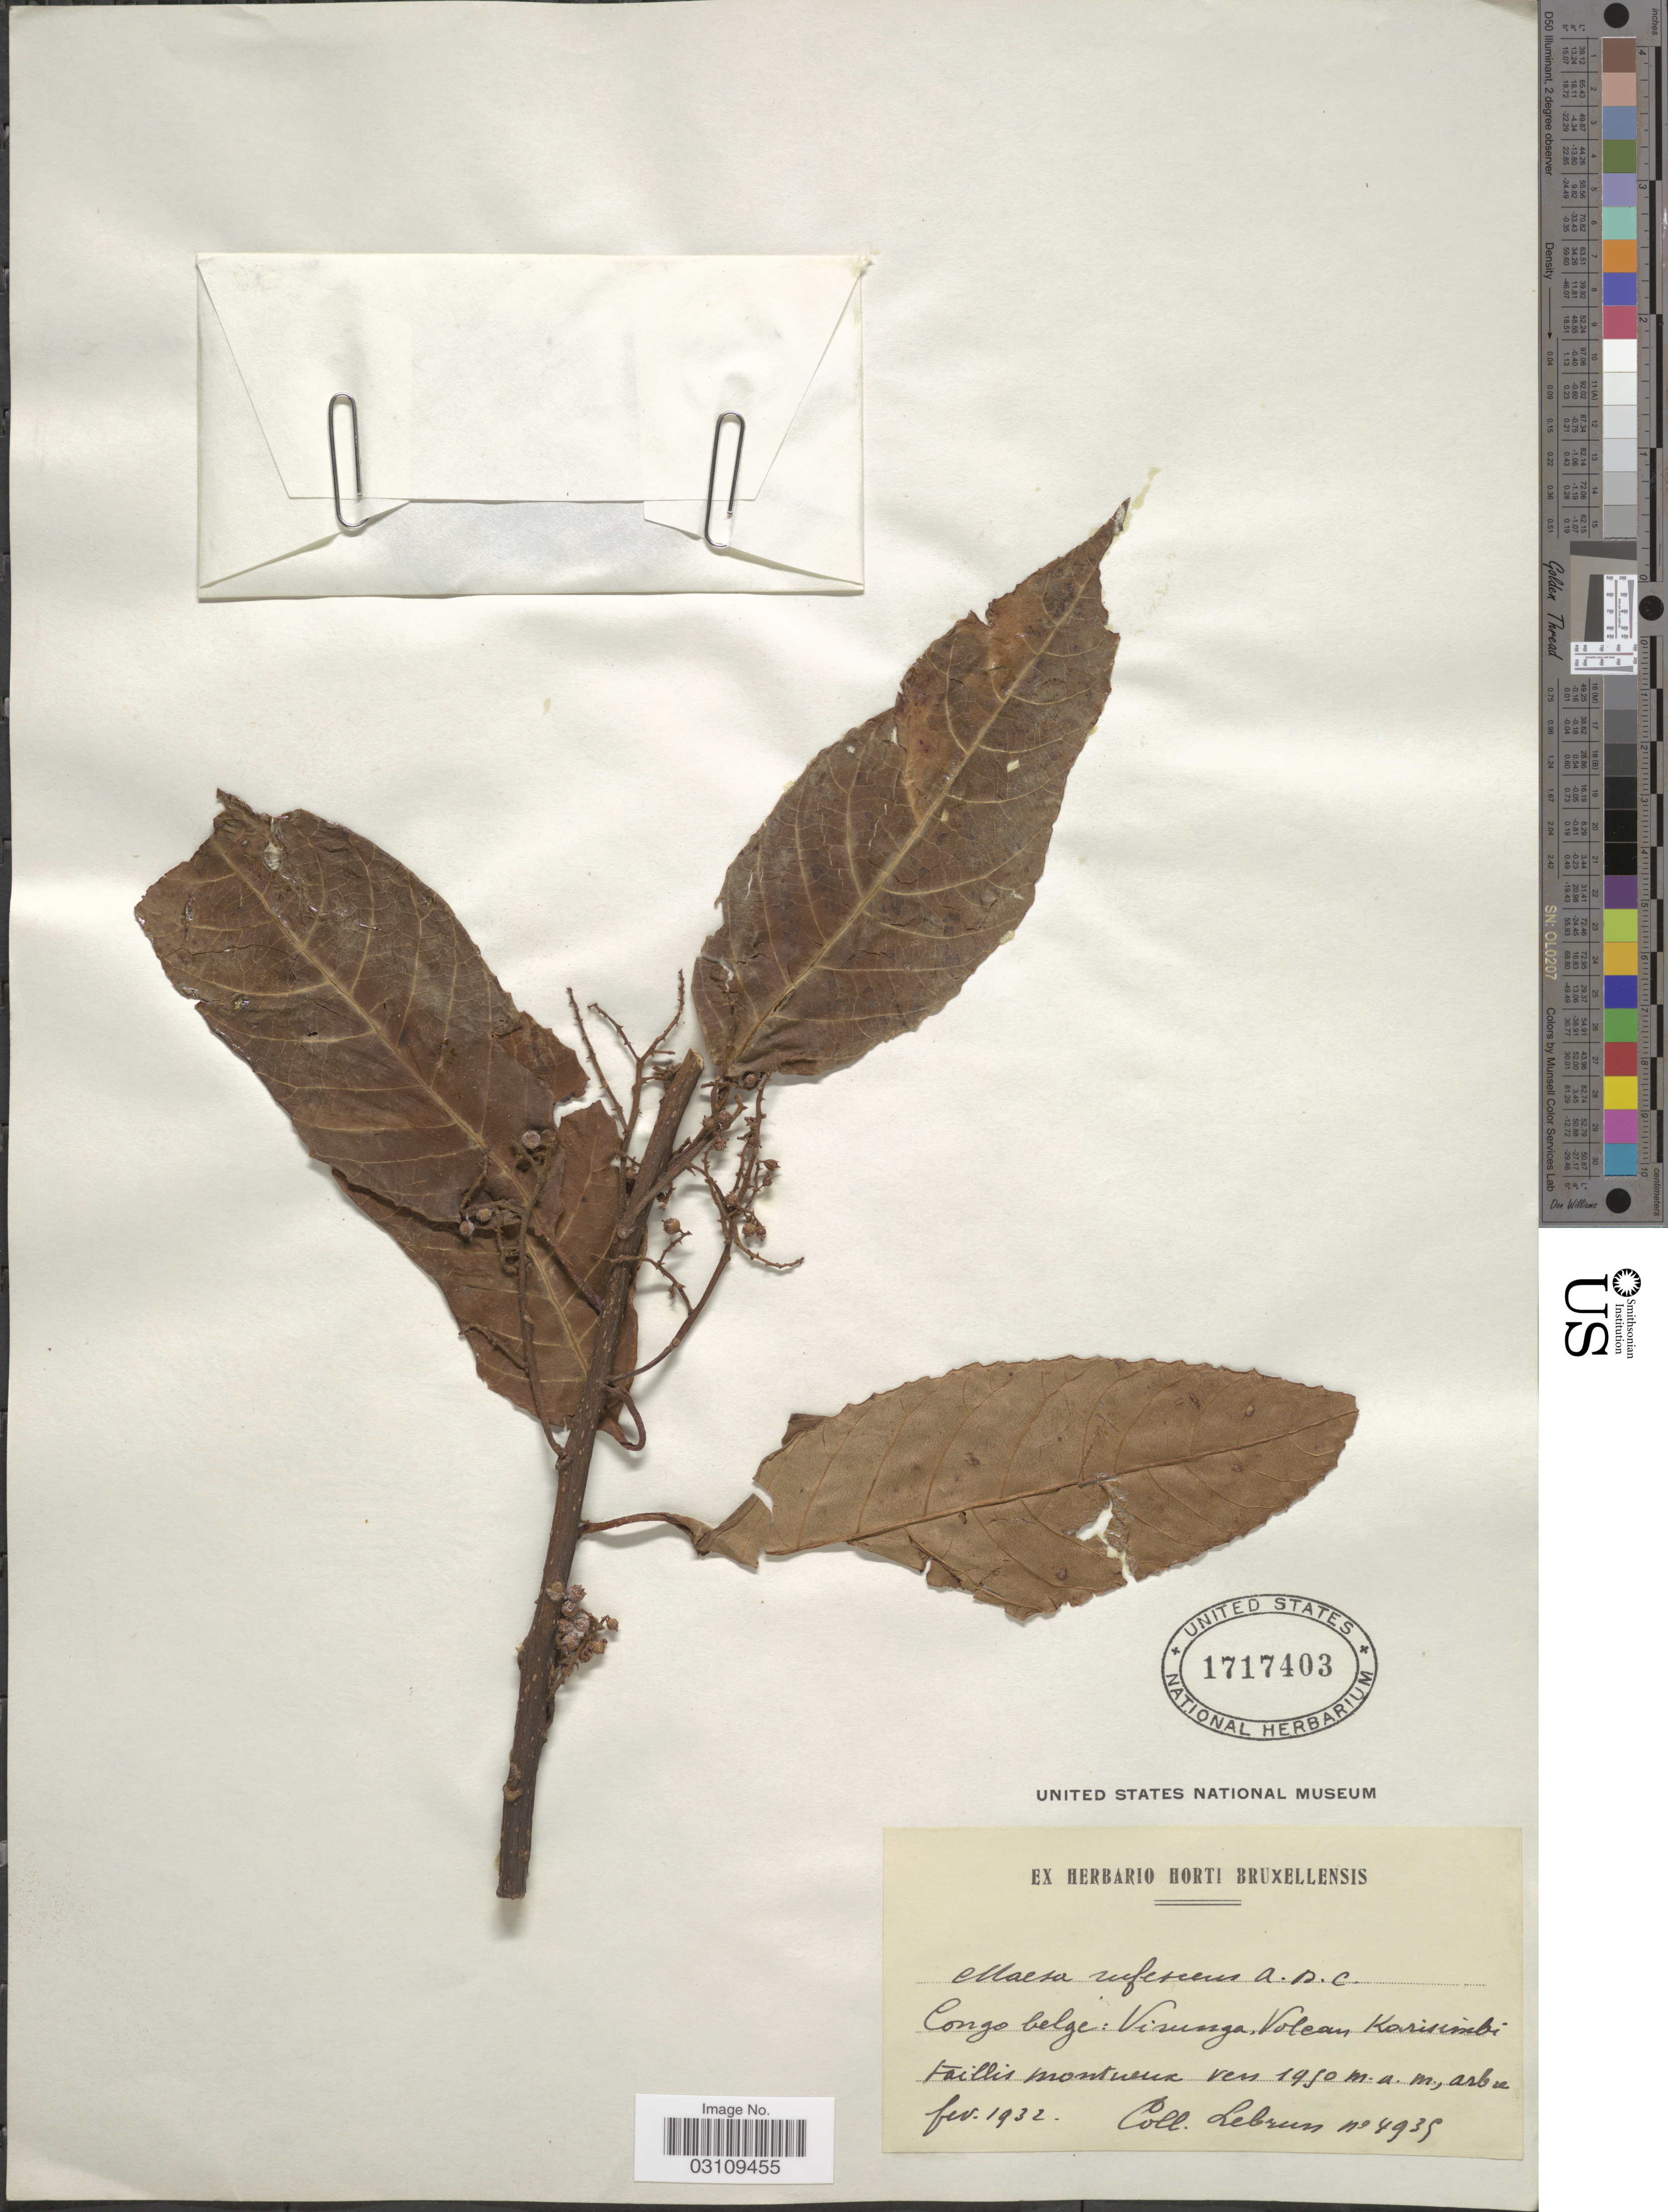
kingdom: Plantae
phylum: Tracheophyta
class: Magnoliopsida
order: Ericales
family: Primulaceae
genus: Maesa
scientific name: Maesa rufescens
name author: A. DC.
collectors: J.A. Lebrun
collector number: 4935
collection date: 1932-02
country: Congo, Democratic Republic of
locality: Congo belge: Virunga, Volcan Karisimbi.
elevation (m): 1950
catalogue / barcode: US 1717403